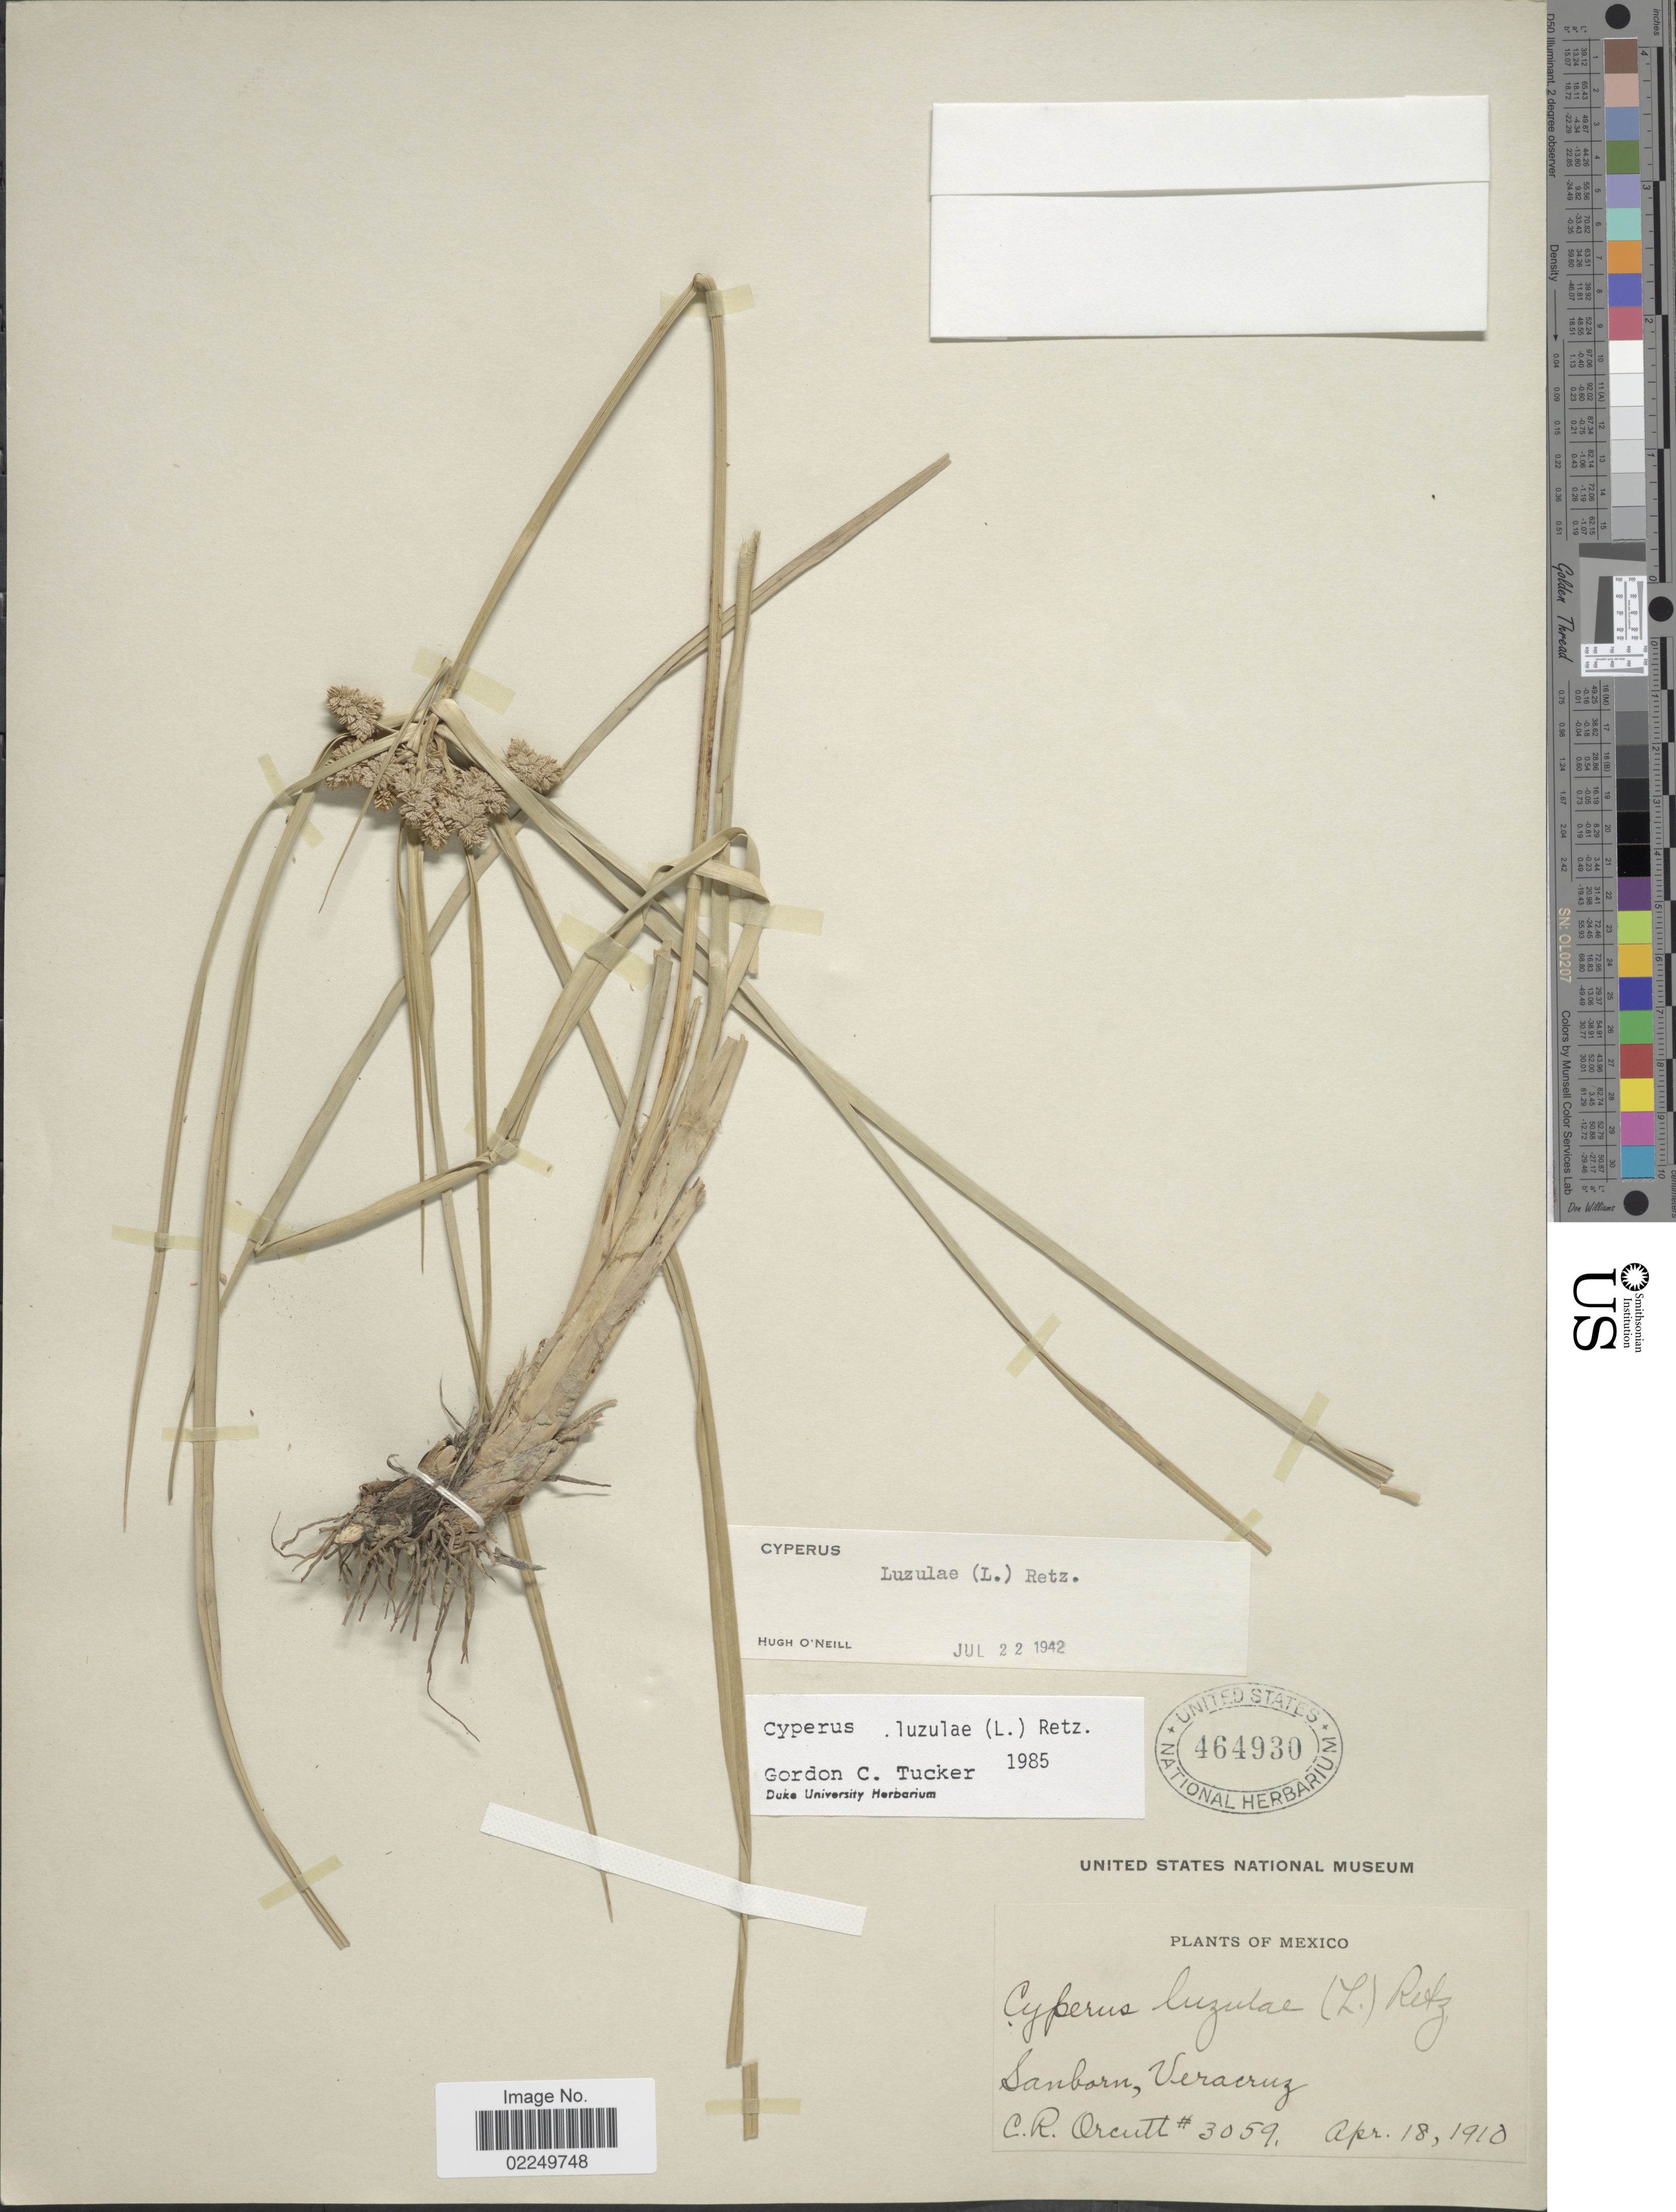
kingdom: Plantae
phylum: Tracheophyta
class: Liliopsida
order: Poales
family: Cyperaceae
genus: Cyperus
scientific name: Cyperus luzulae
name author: (L.) Rottb. ex Retz.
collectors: C. R. Orcutt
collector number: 3059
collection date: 1910-04-18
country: Mexico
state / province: Veracruz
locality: Sanborn, Veracruz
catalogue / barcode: US 464930